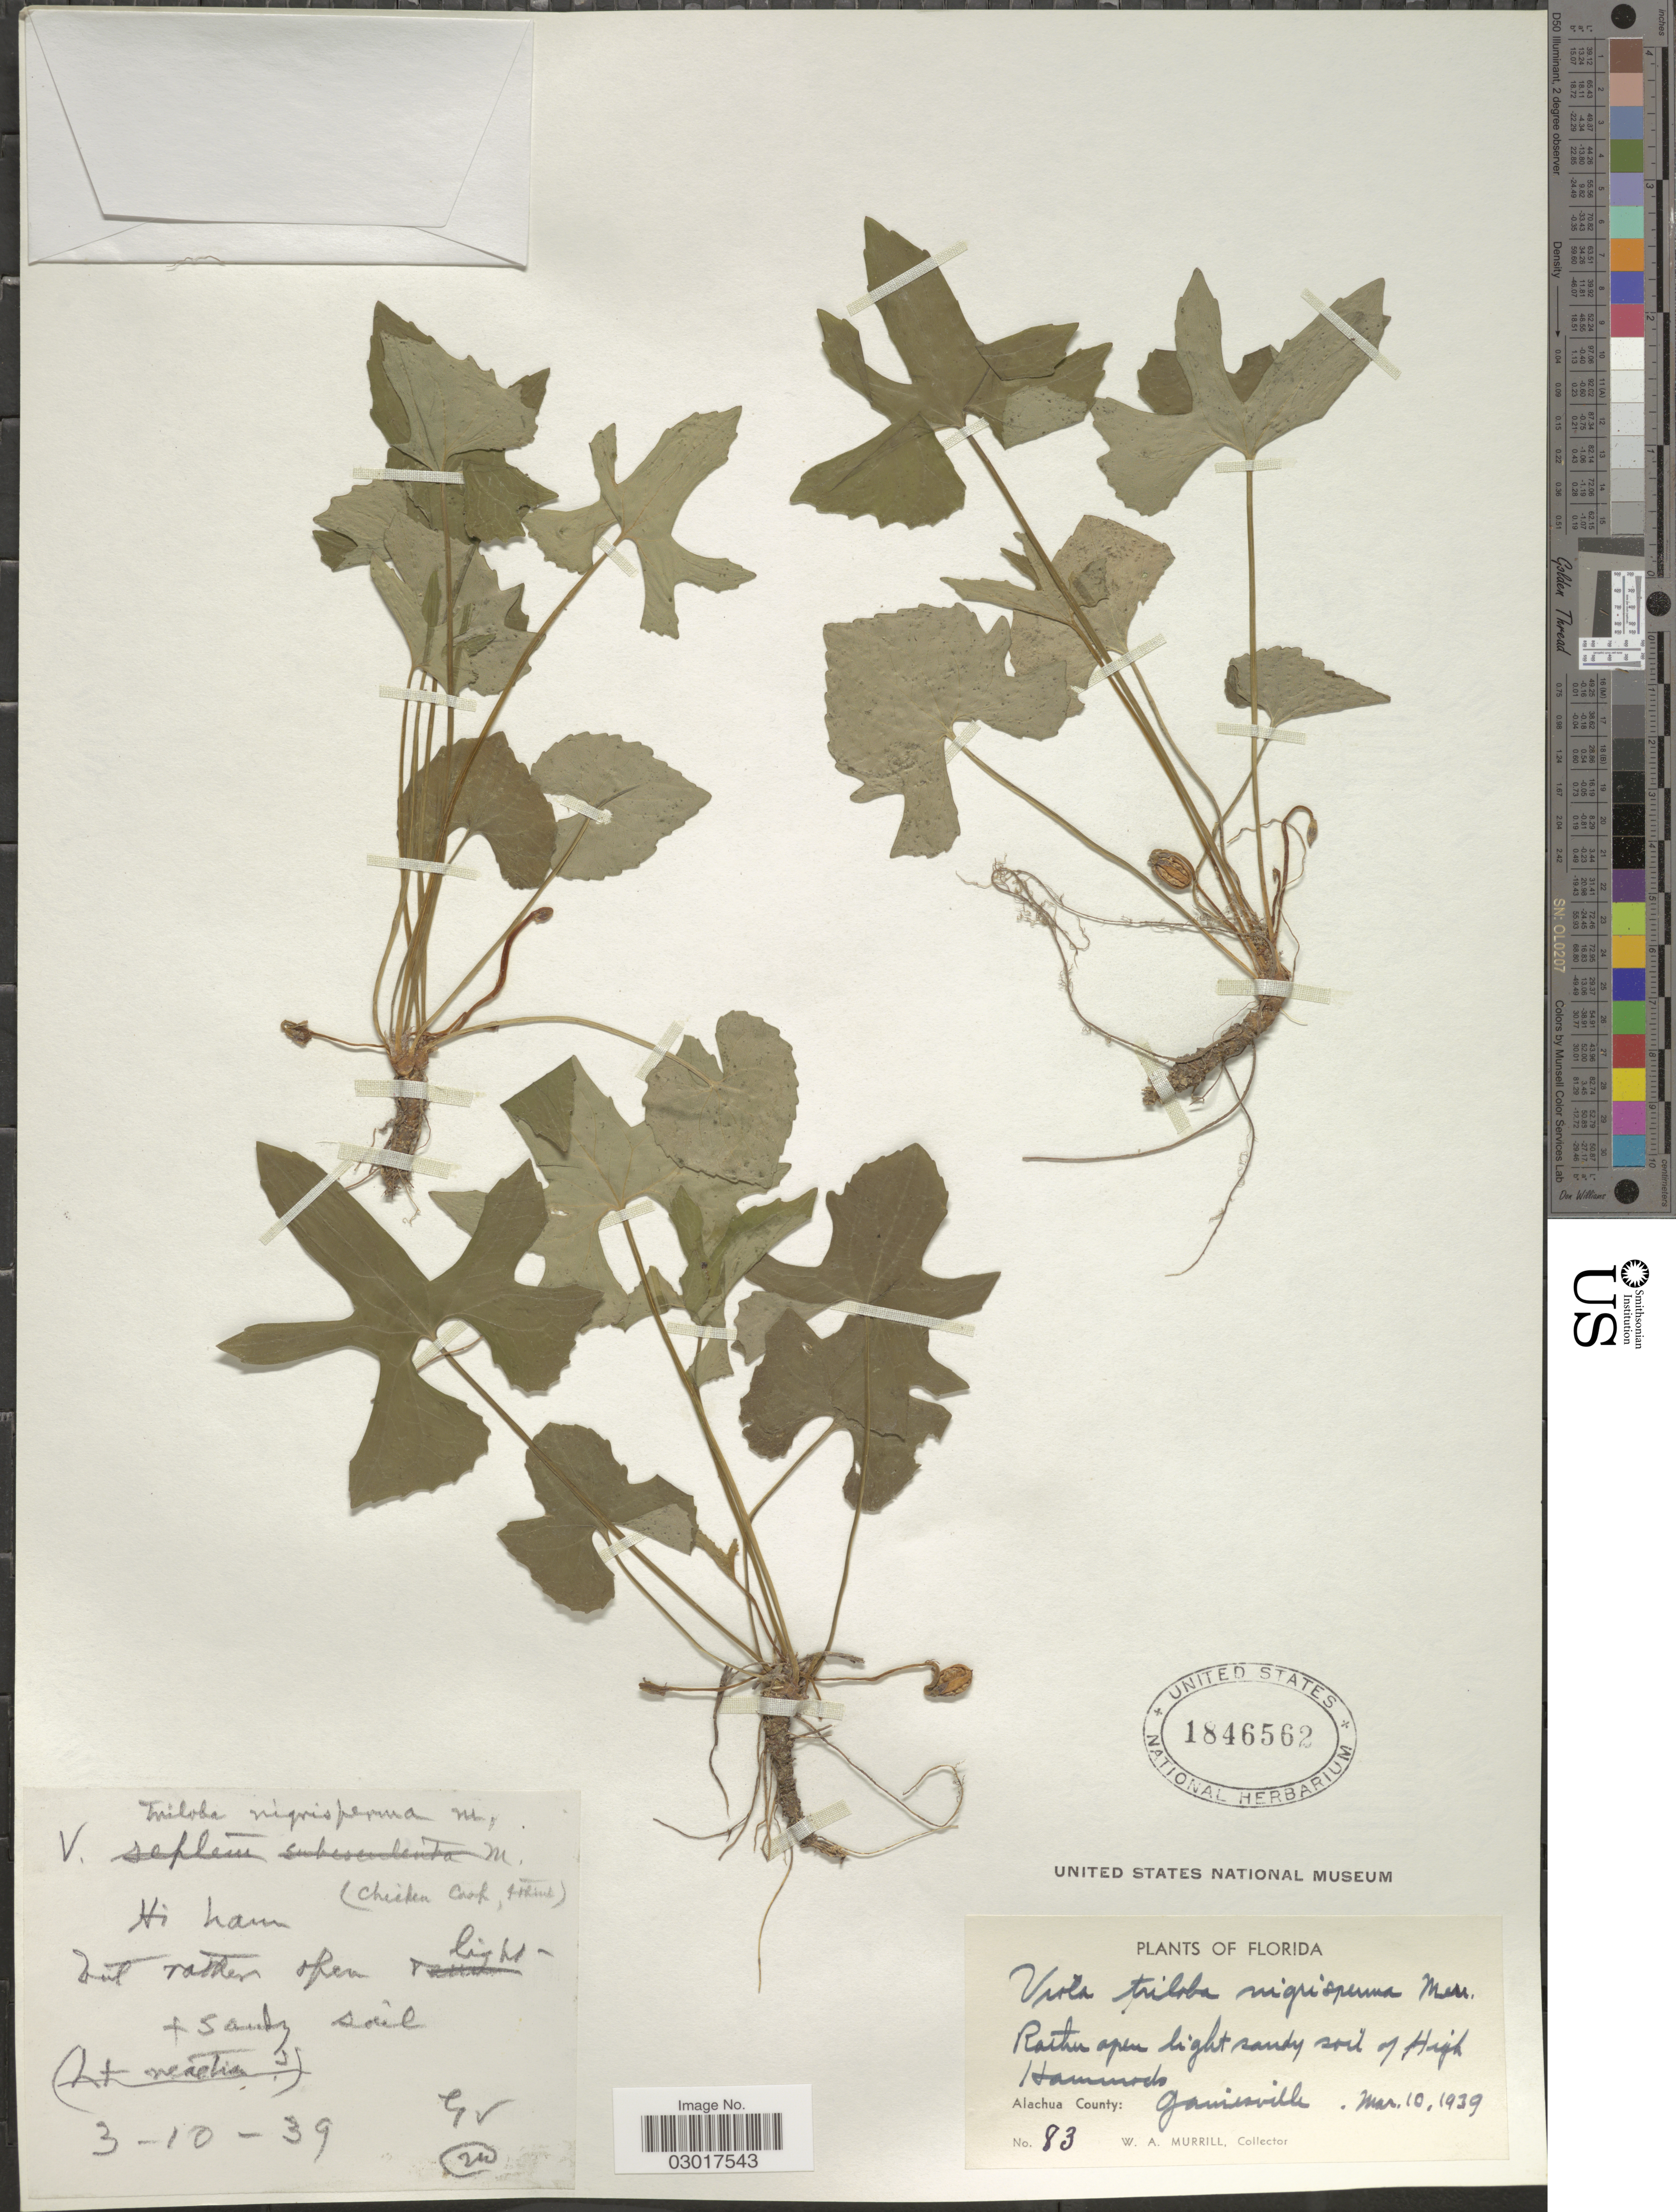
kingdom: Plantae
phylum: Tracheophyta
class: Magnoliopsida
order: Malpighiales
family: Violaceae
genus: Viola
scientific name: Viola triloba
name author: Schwein.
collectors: W. A. Murrill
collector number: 83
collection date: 1939-03-10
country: United States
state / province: Florida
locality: Rather open light sandy soil of High Hammocks, Alachua County: Gainesville.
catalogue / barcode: US 1846562